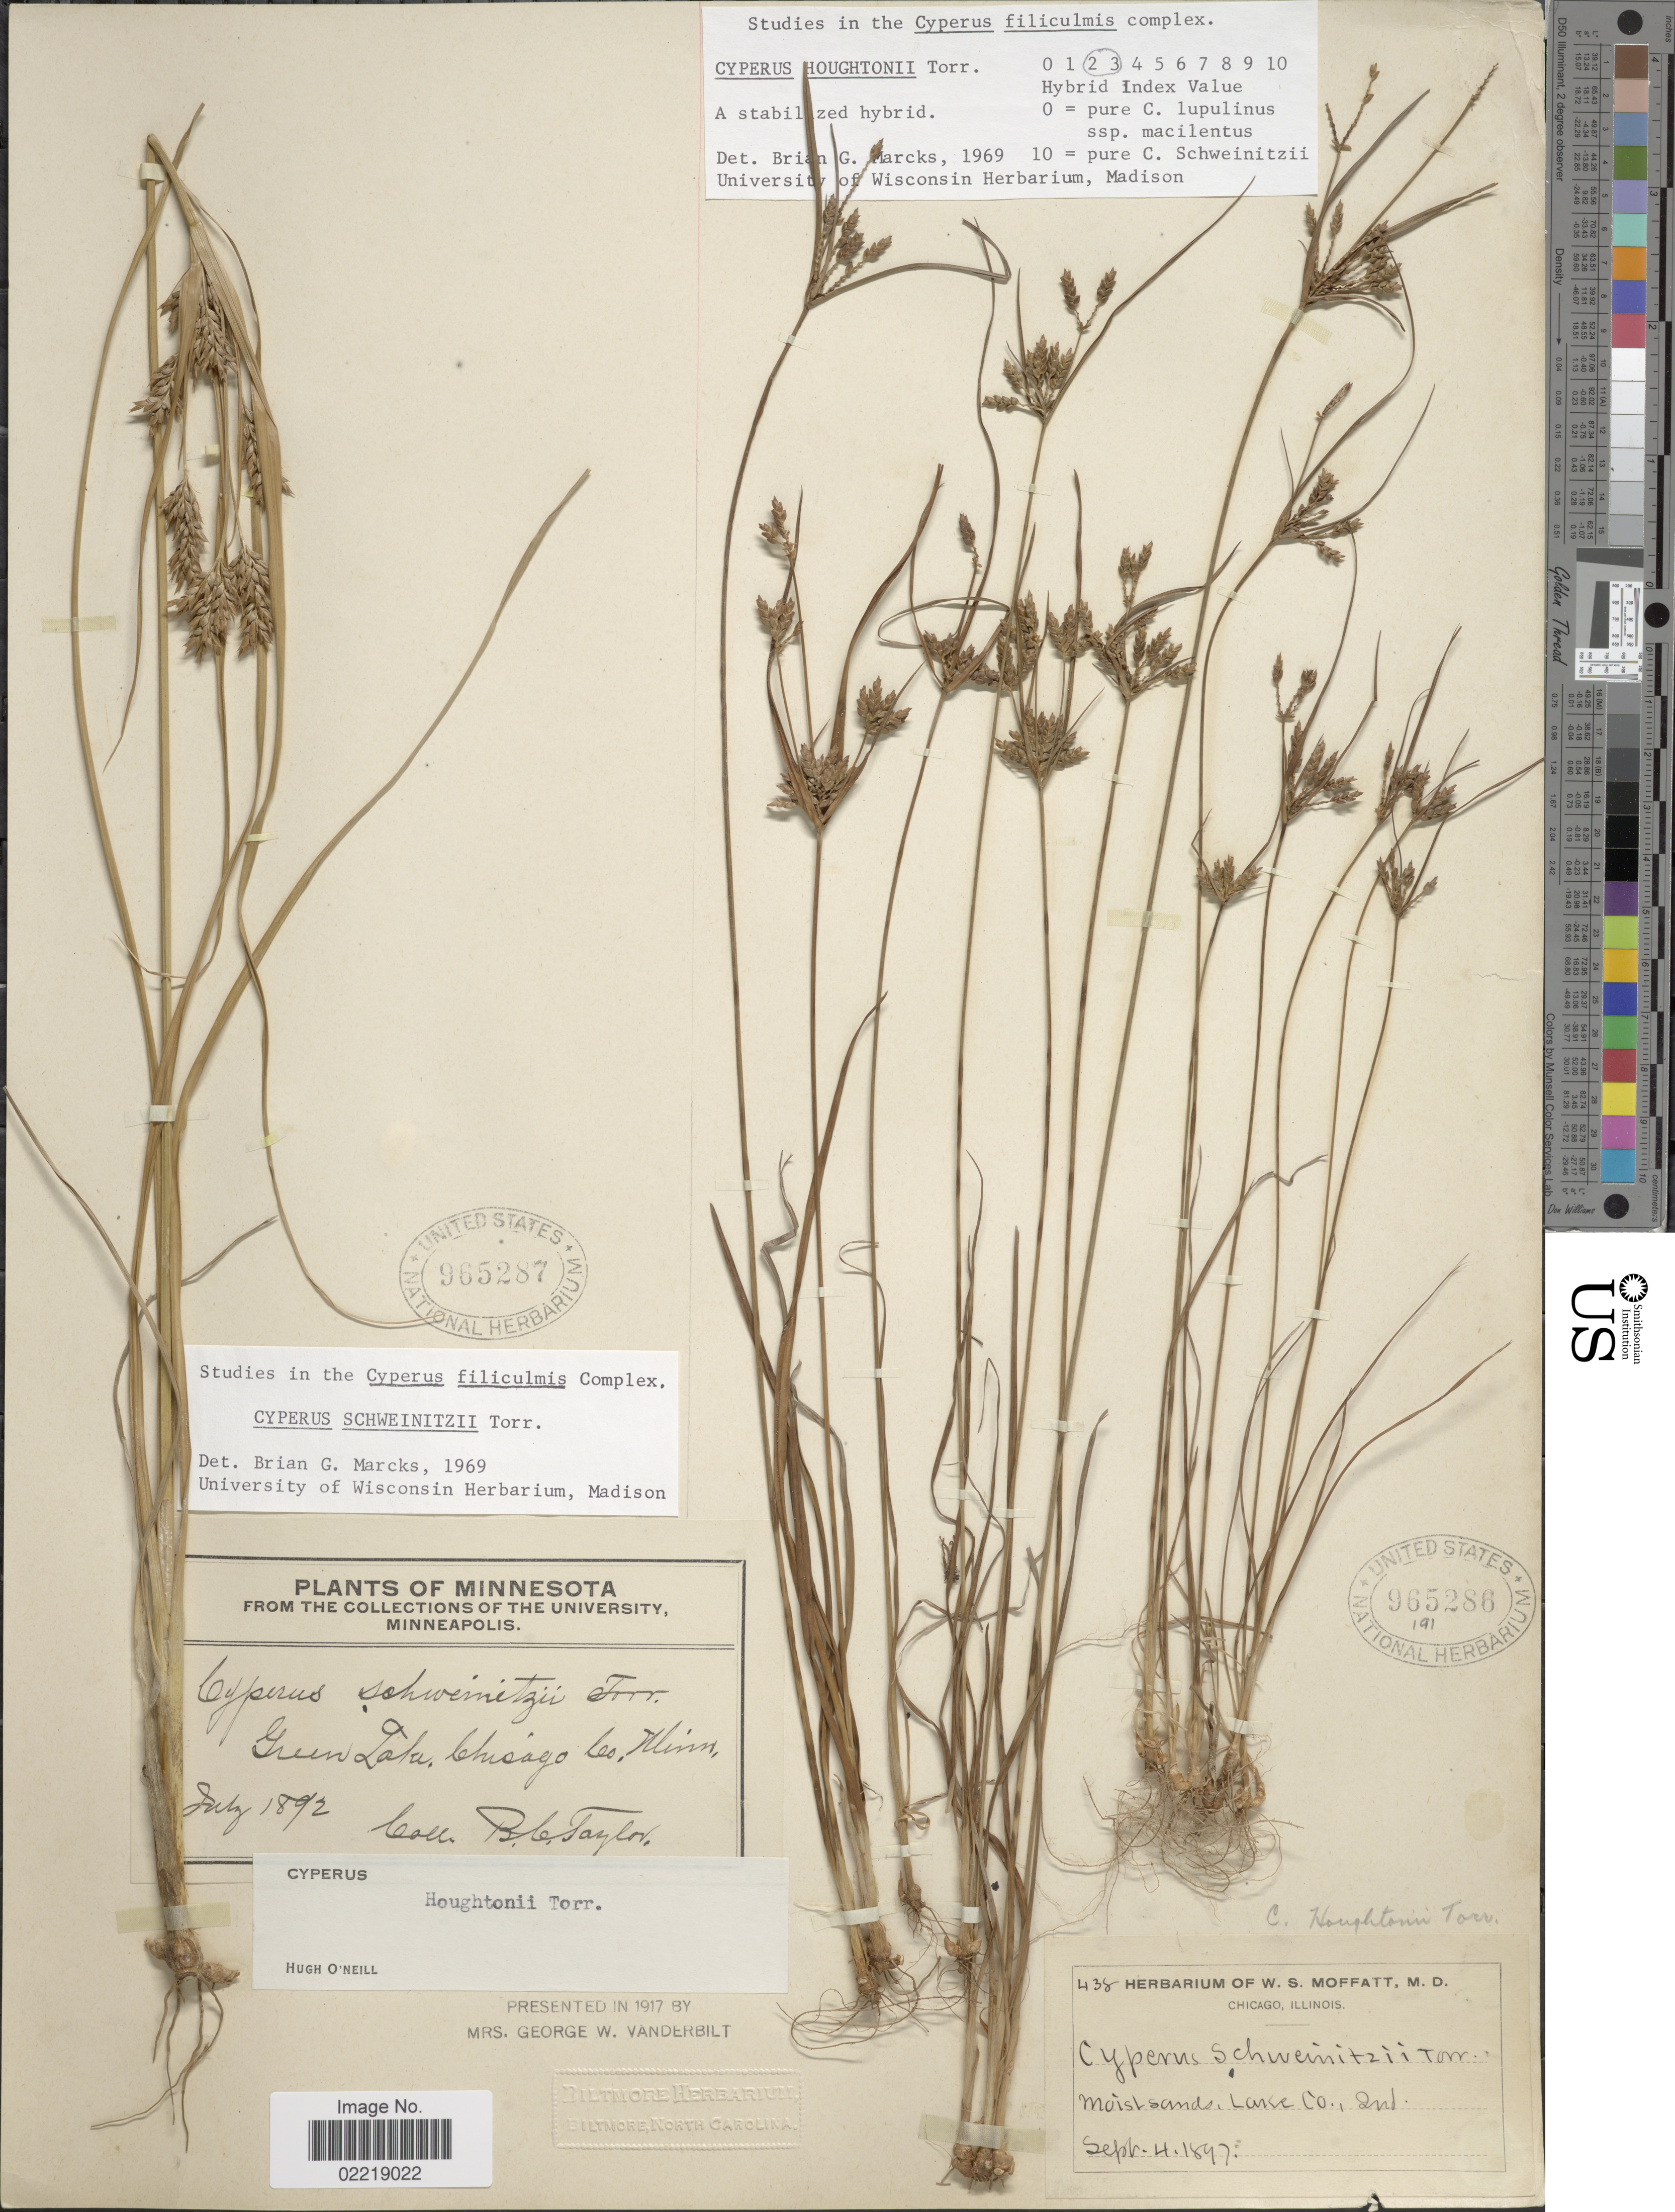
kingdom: Plantae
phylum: Tracheophyta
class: Liliopsida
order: Poales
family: Cyperaceae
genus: Cyperus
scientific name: Cyperus schweinitzii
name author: Torr.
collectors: ex herb. W. S. Moffatt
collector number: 438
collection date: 1897-09-04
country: United States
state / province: Indiana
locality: Moist sands, Lake Co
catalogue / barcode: US 965286-2